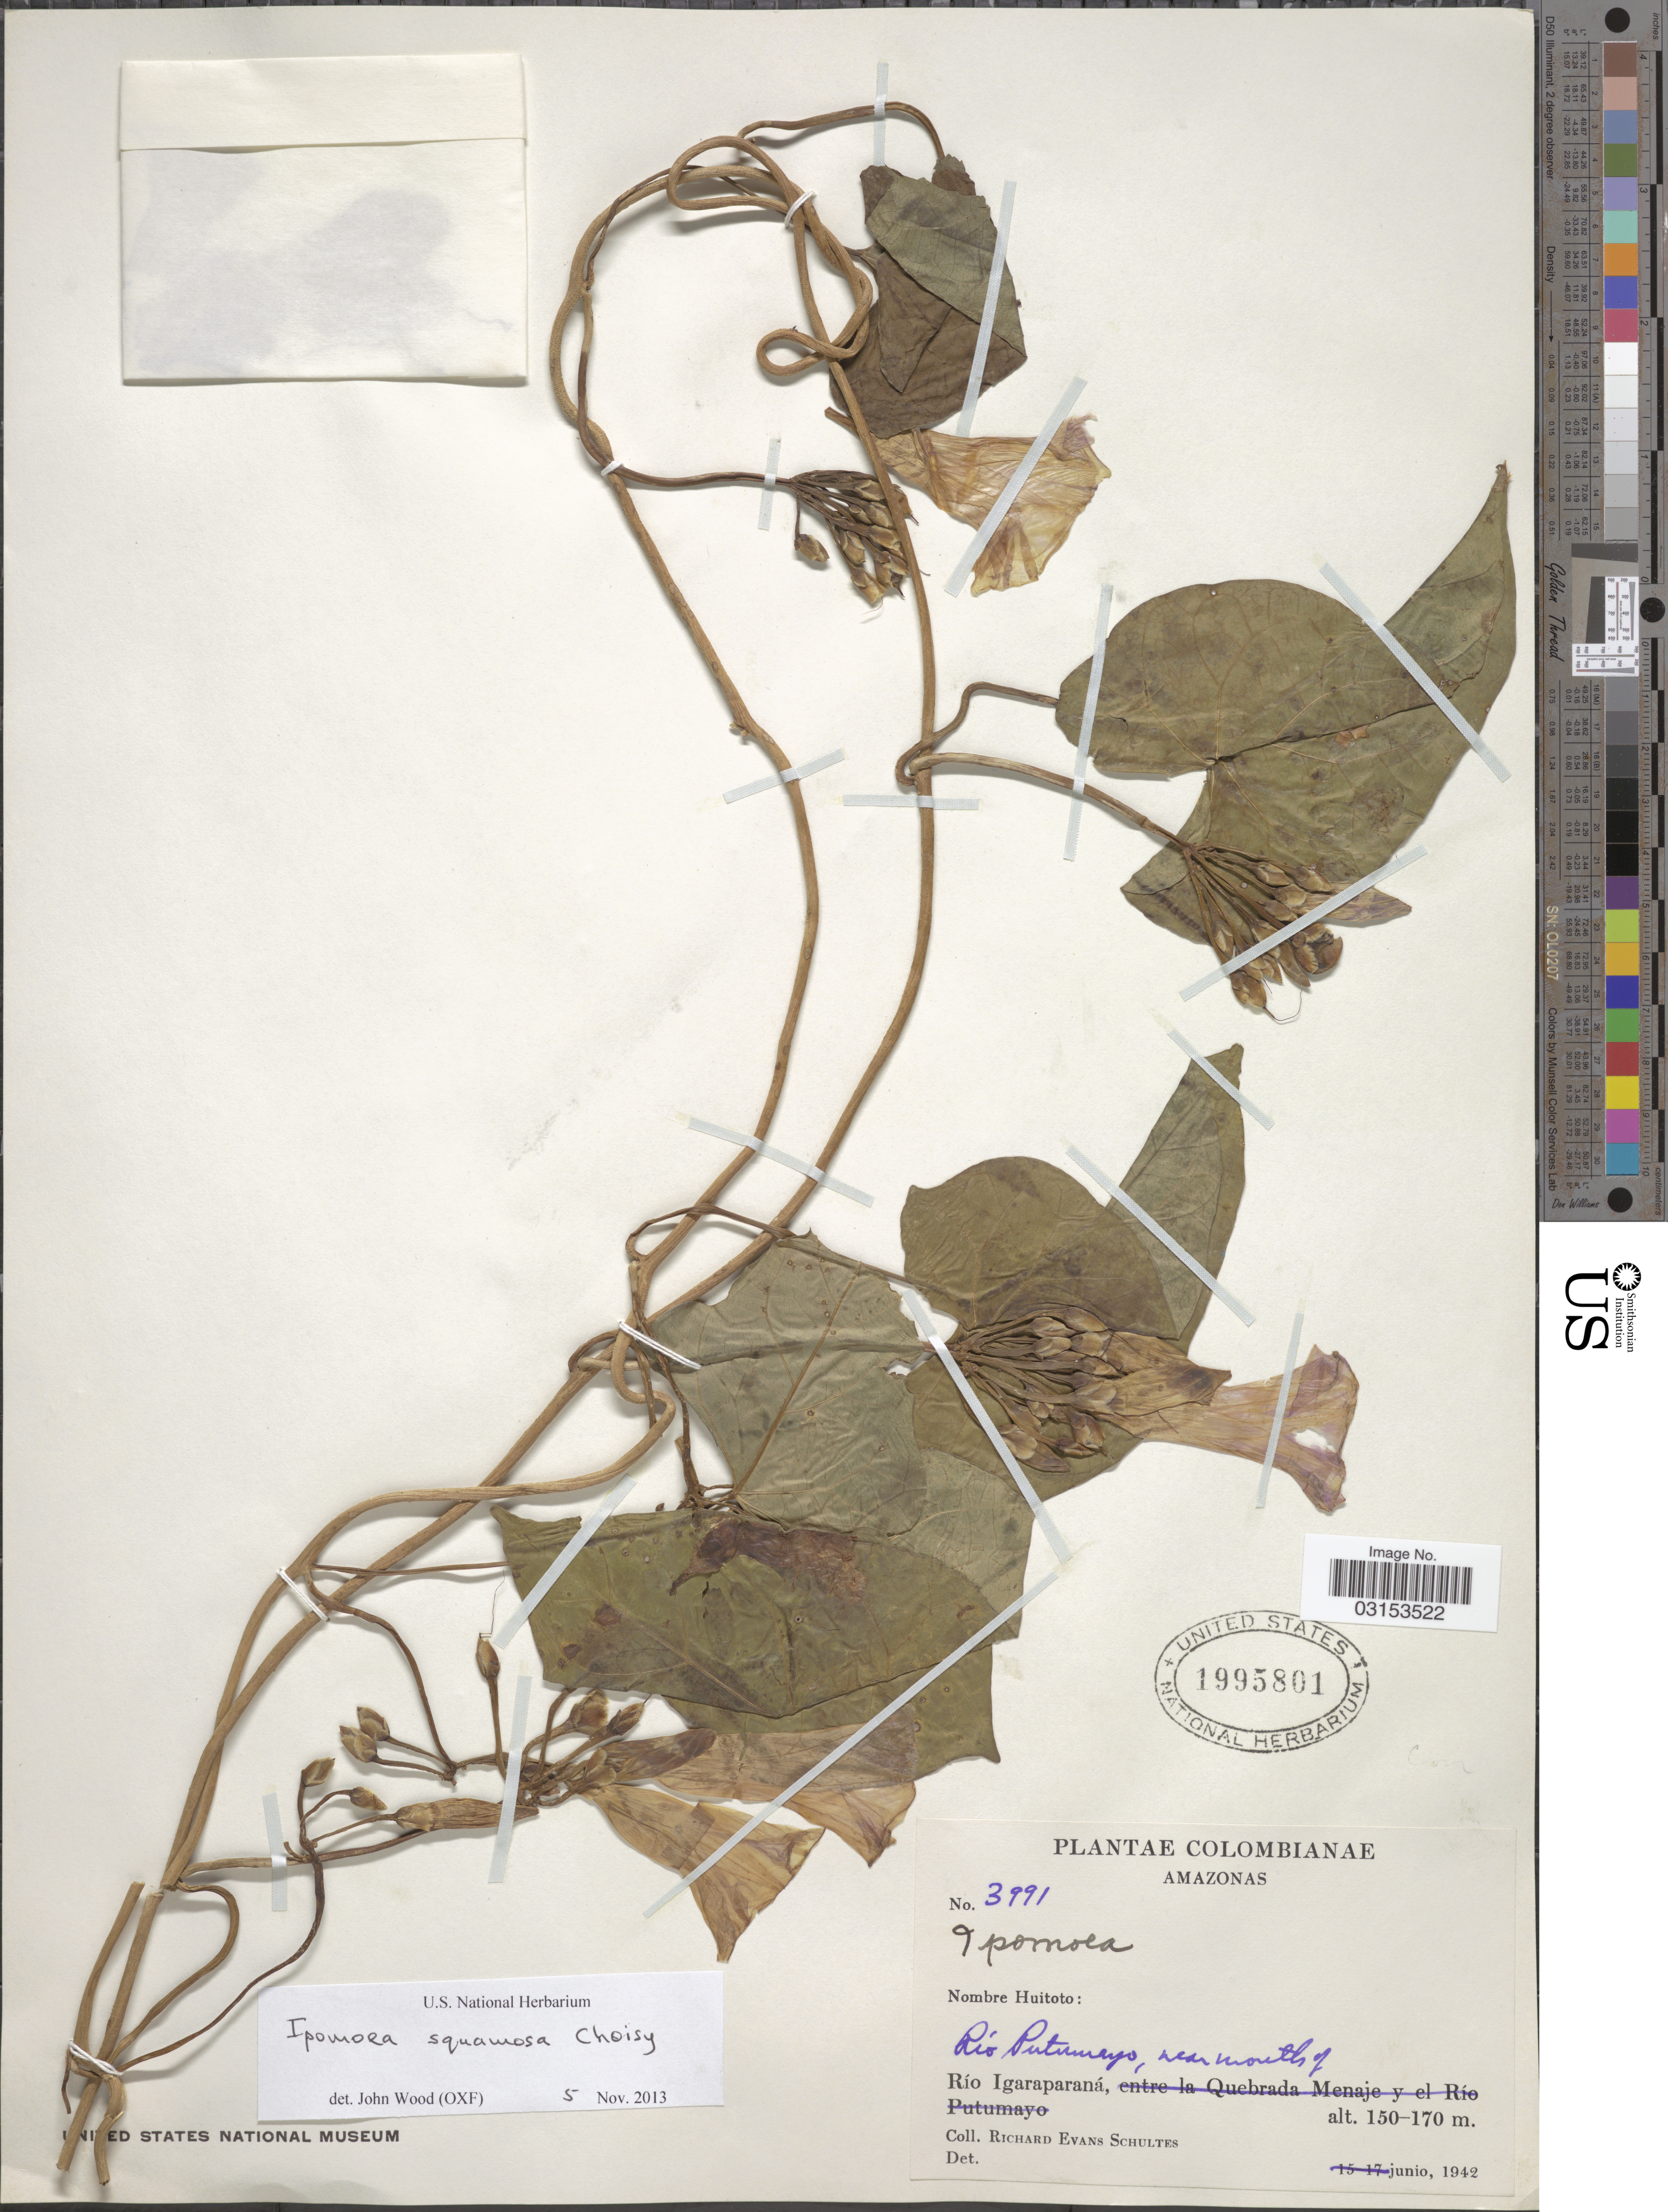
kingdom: Plantae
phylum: Tracheophyta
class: Magnoliopsida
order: Solanales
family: Convolvulaceae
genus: Ipomoea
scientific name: Ipomoea squamosa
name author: Choisy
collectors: R. E. Schultes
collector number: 3991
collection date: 1942-06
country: Colombia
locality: Río Putumayo, near mouth of Río Igaraparaná.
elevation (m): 150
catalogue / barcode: US 1995801